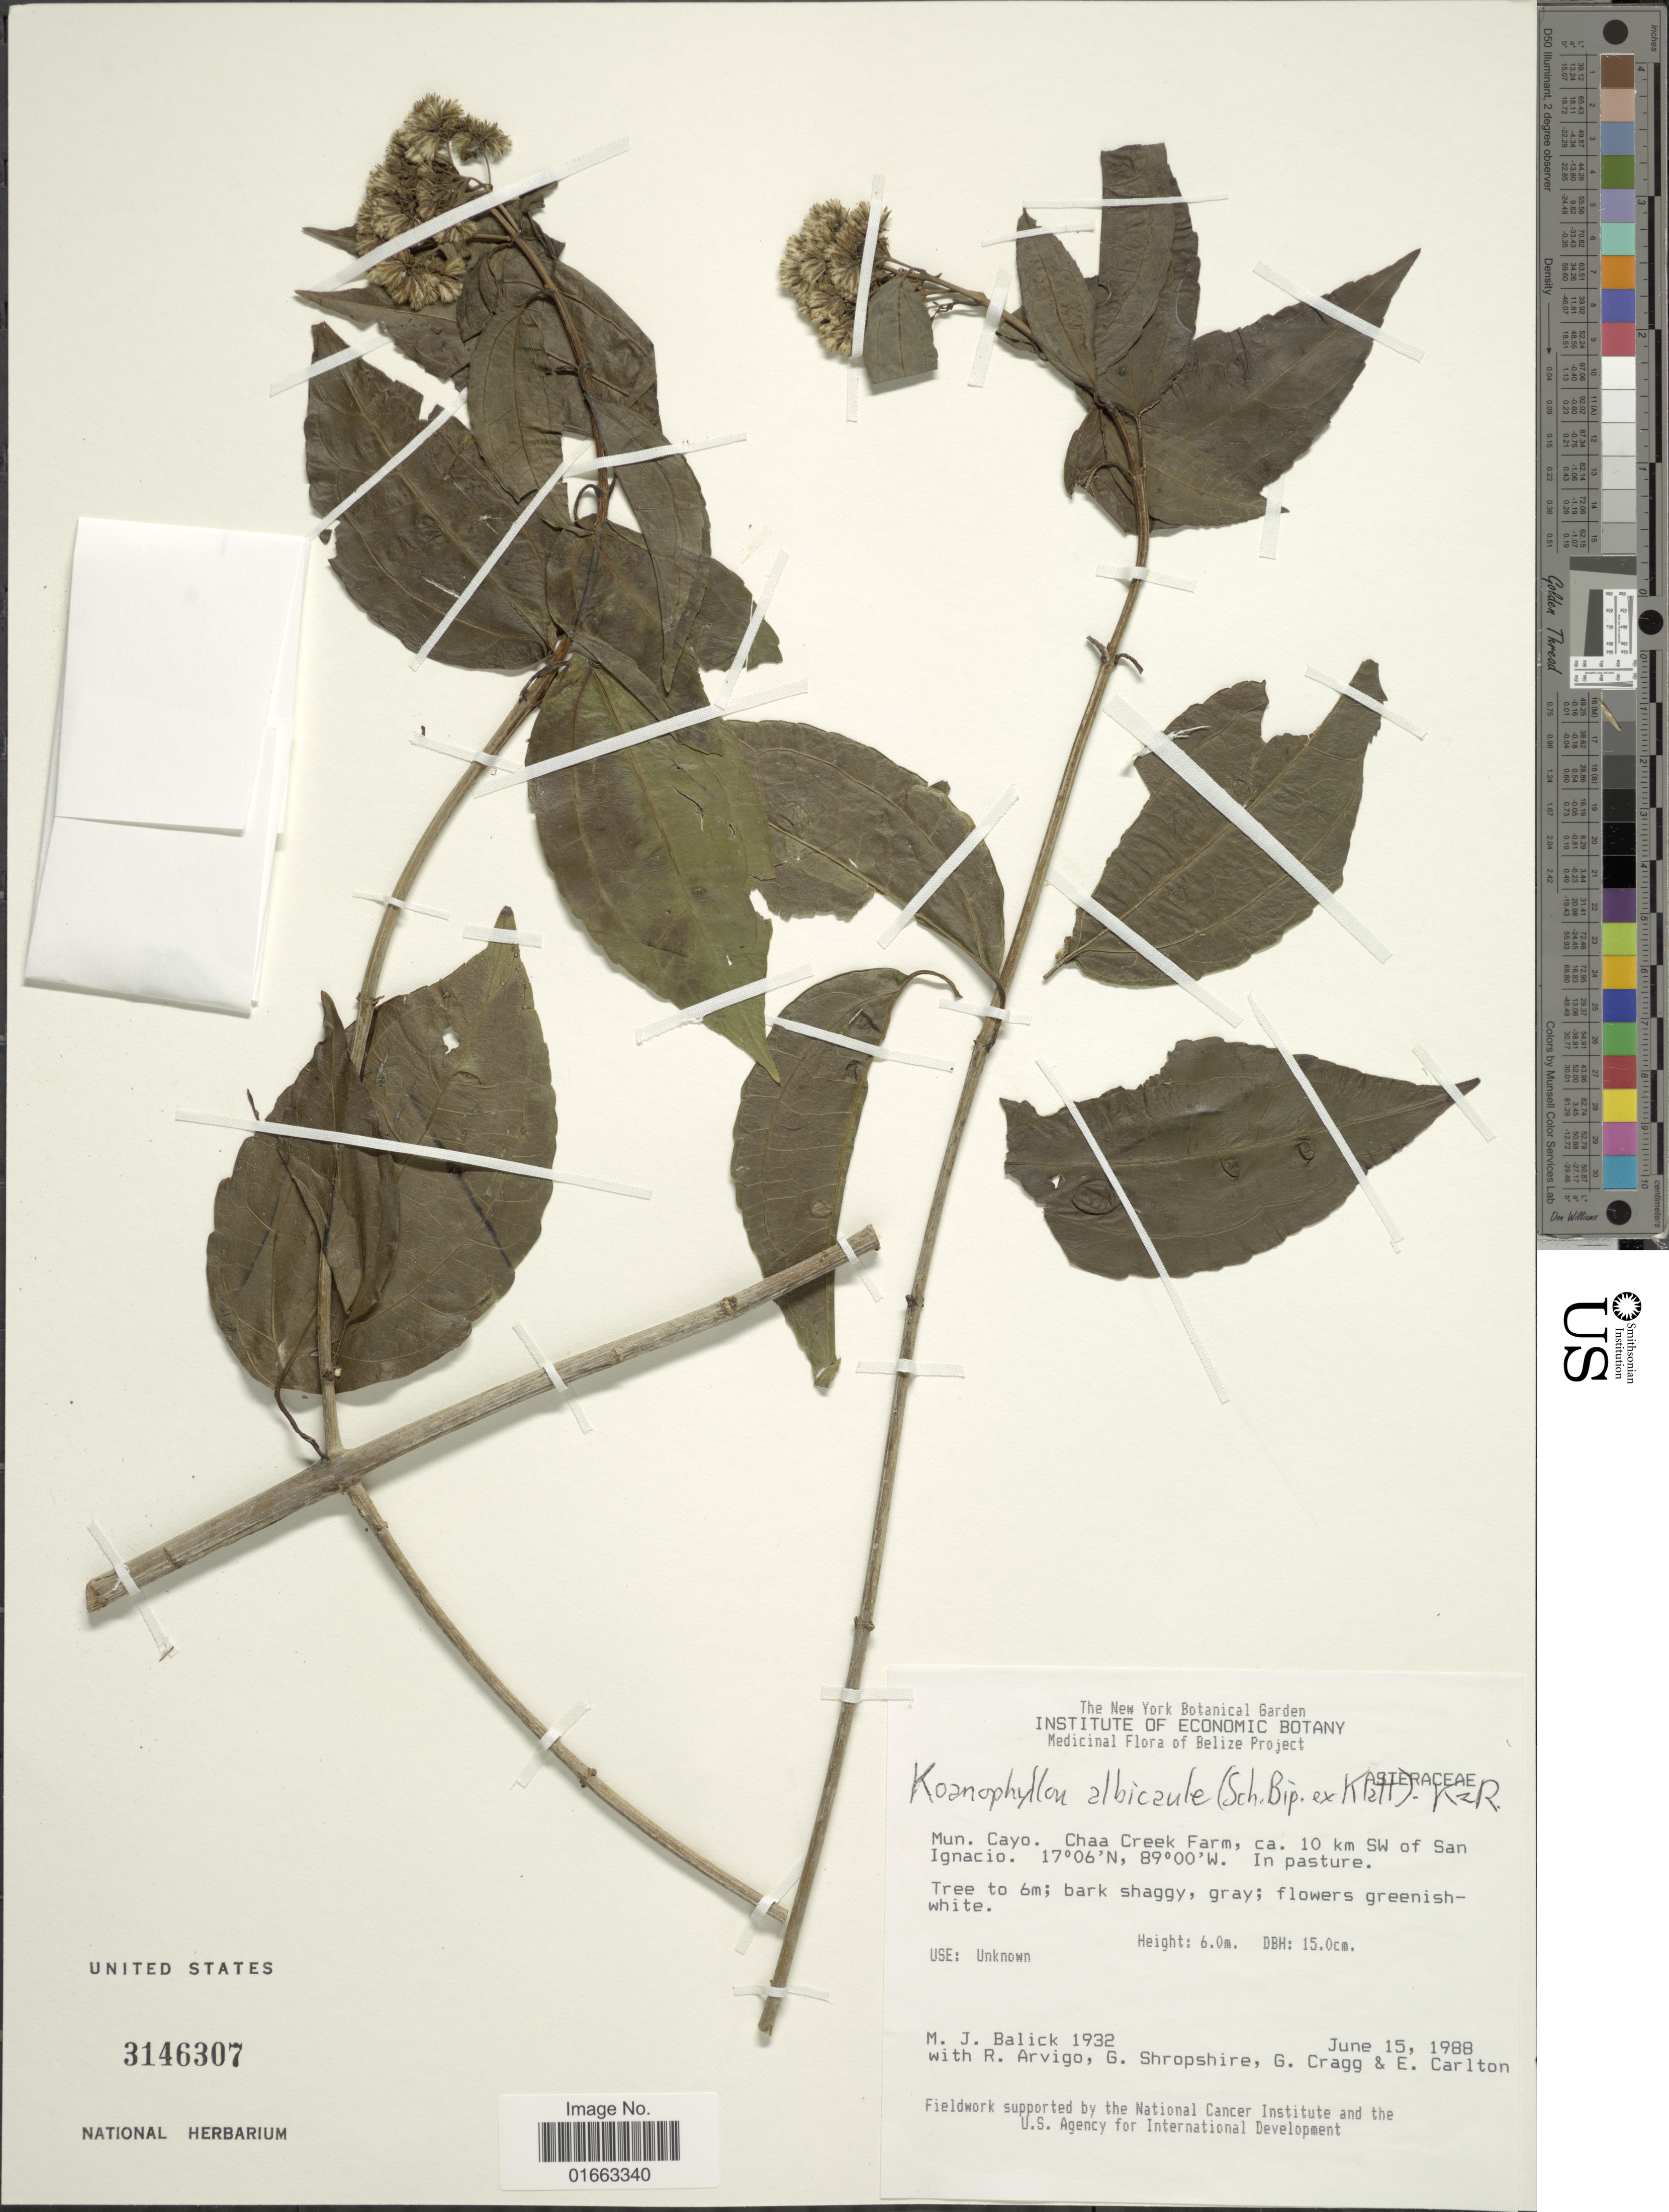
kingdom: Plantae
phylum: Tracheophyta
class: Magnoliopsida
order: Asterales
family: Asteraceae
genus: Koanophyllon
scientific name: Koanophyllon albicaule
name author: (Sch. Bip. ex Klatt) R.M. King & H. Rob.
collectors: M. J. Balick, R. Arvigo, G. Shropshire, G. Cragg & et al.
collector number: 1931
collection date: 1988-06-15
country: Belize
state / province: Cayo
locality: Chaa Creek Farm, ca. 10 km SW of San Ignacio, in pasture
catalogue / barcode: US 3146307